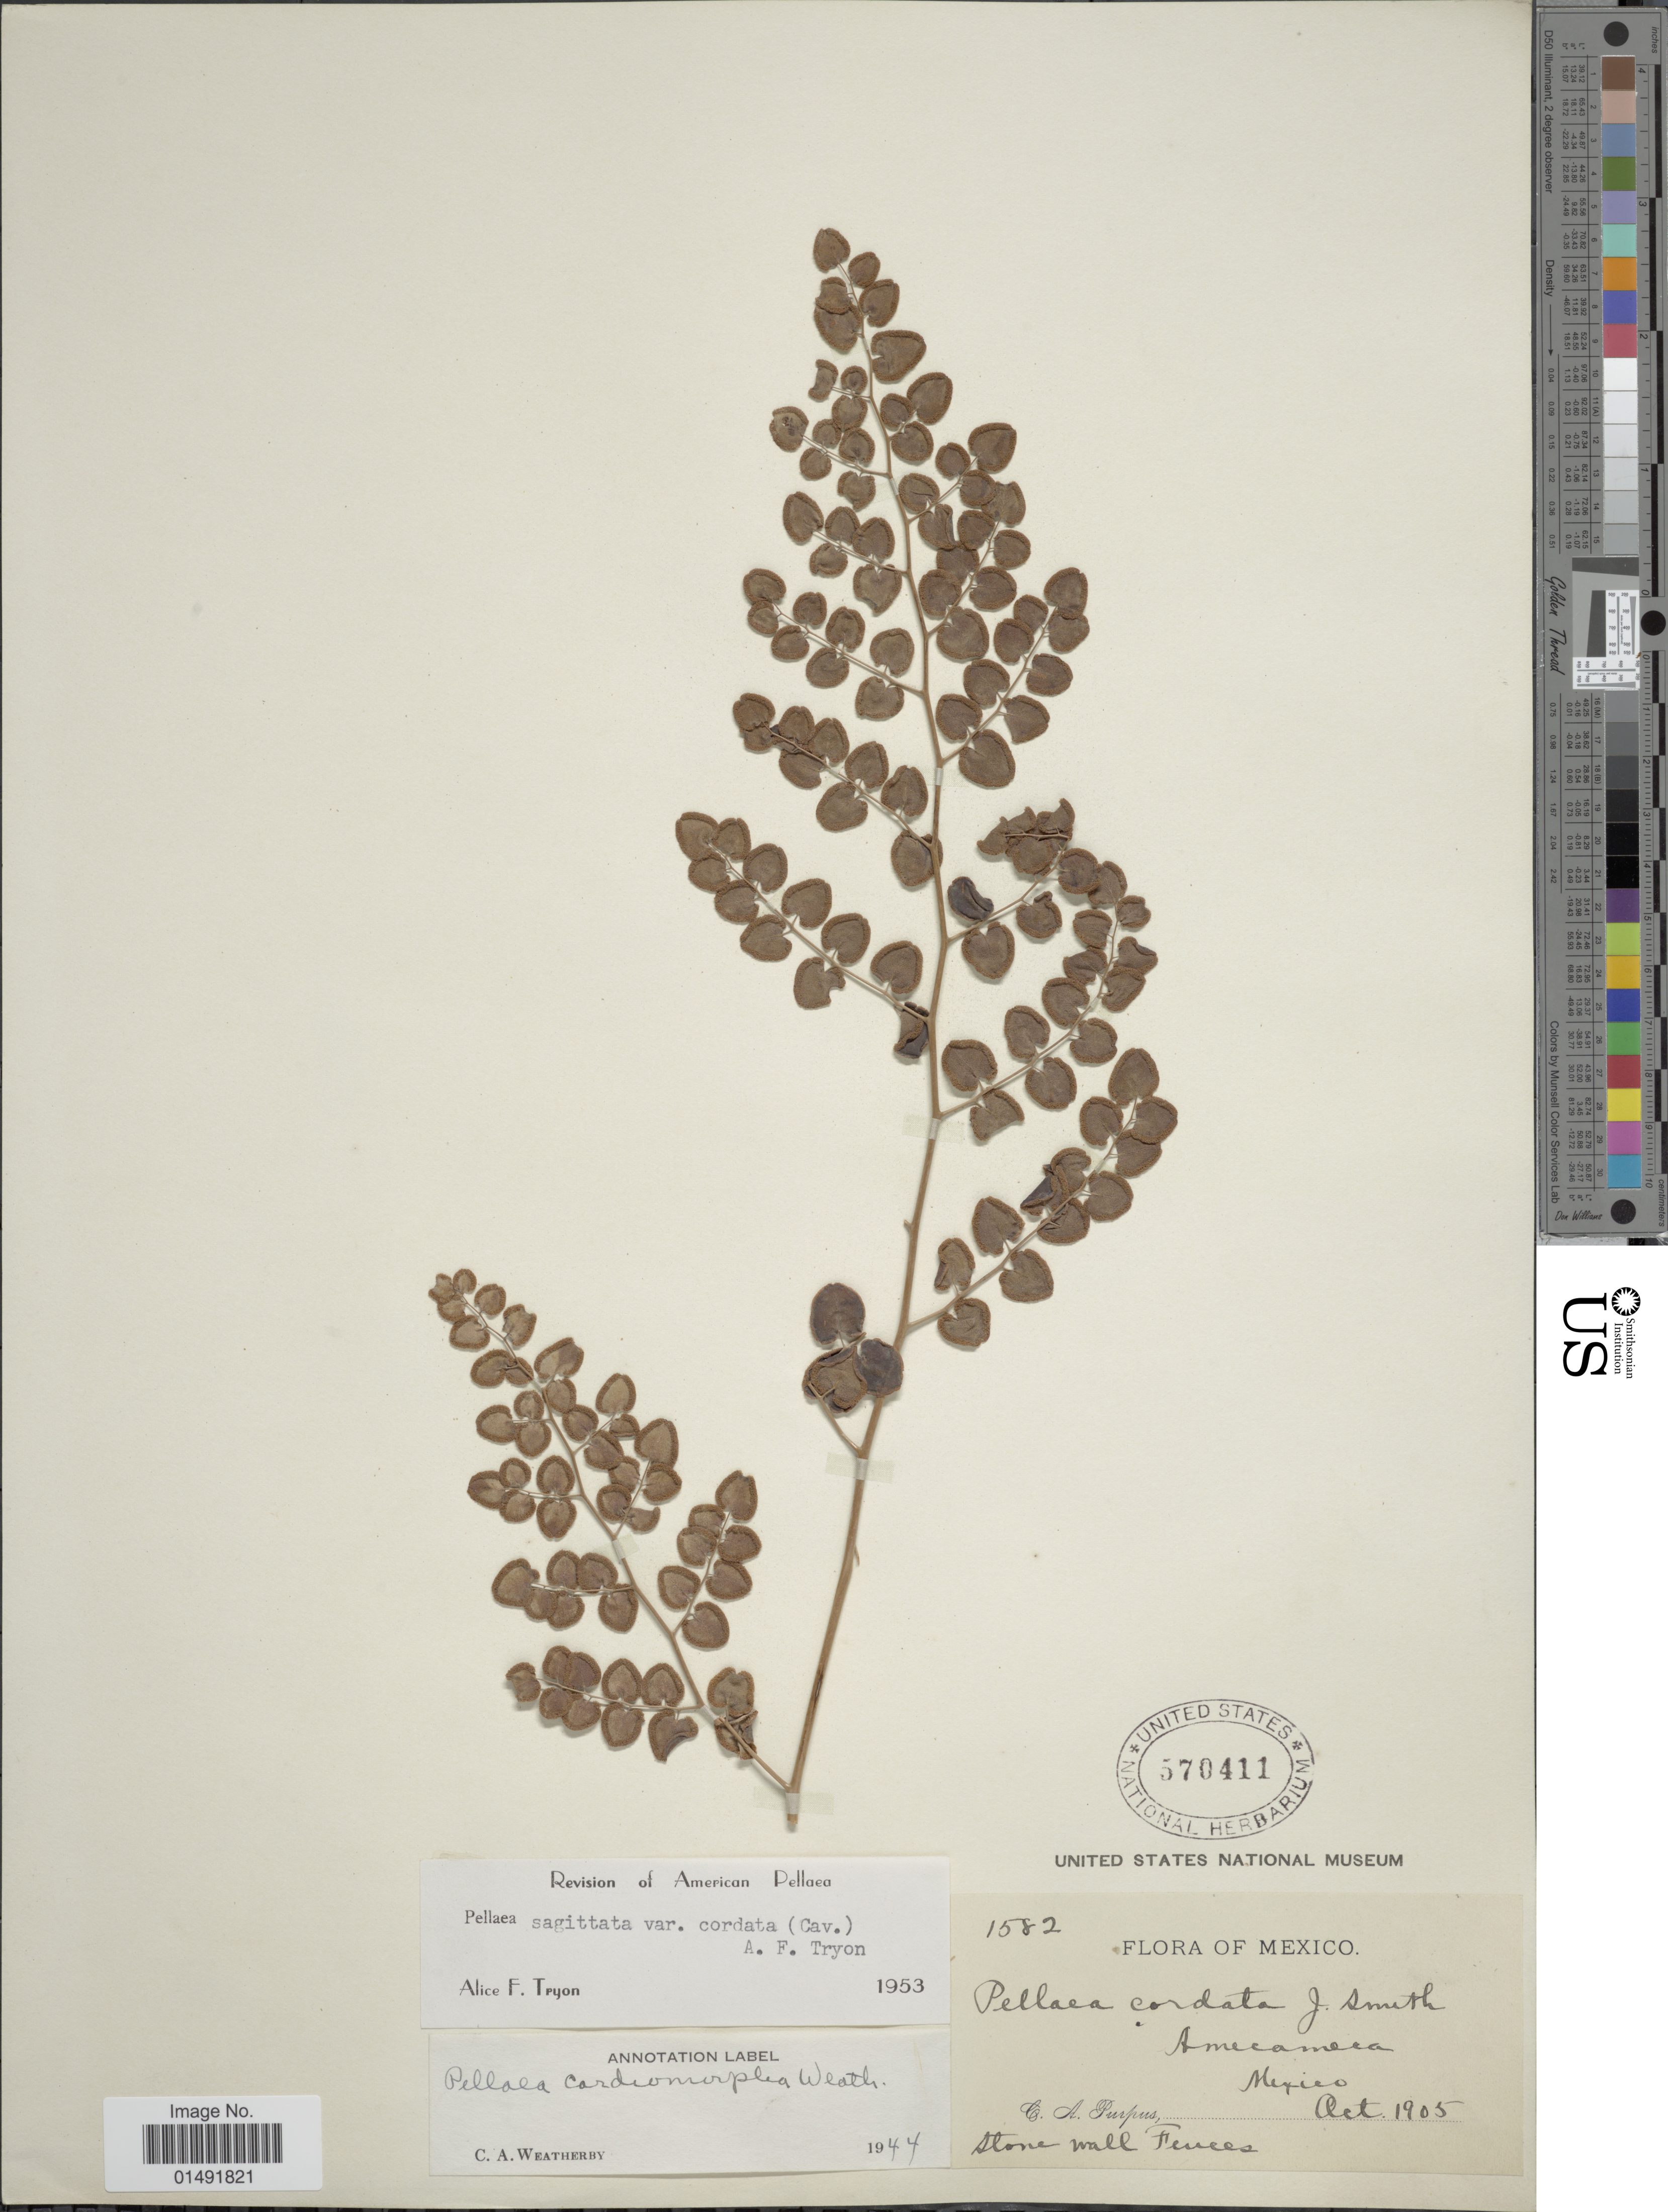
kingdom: Plantae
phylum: Tracheophyta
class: Polypodiopsida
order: Polypodiales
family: Pteridaceae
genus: Pellaea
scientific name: Pellaea cordifolia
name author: (Sessé) A.R. Sm.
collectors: C. A. Purpus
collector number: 1582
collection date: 1905-10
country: Mexico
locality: Amecameca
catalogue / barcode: US 570411